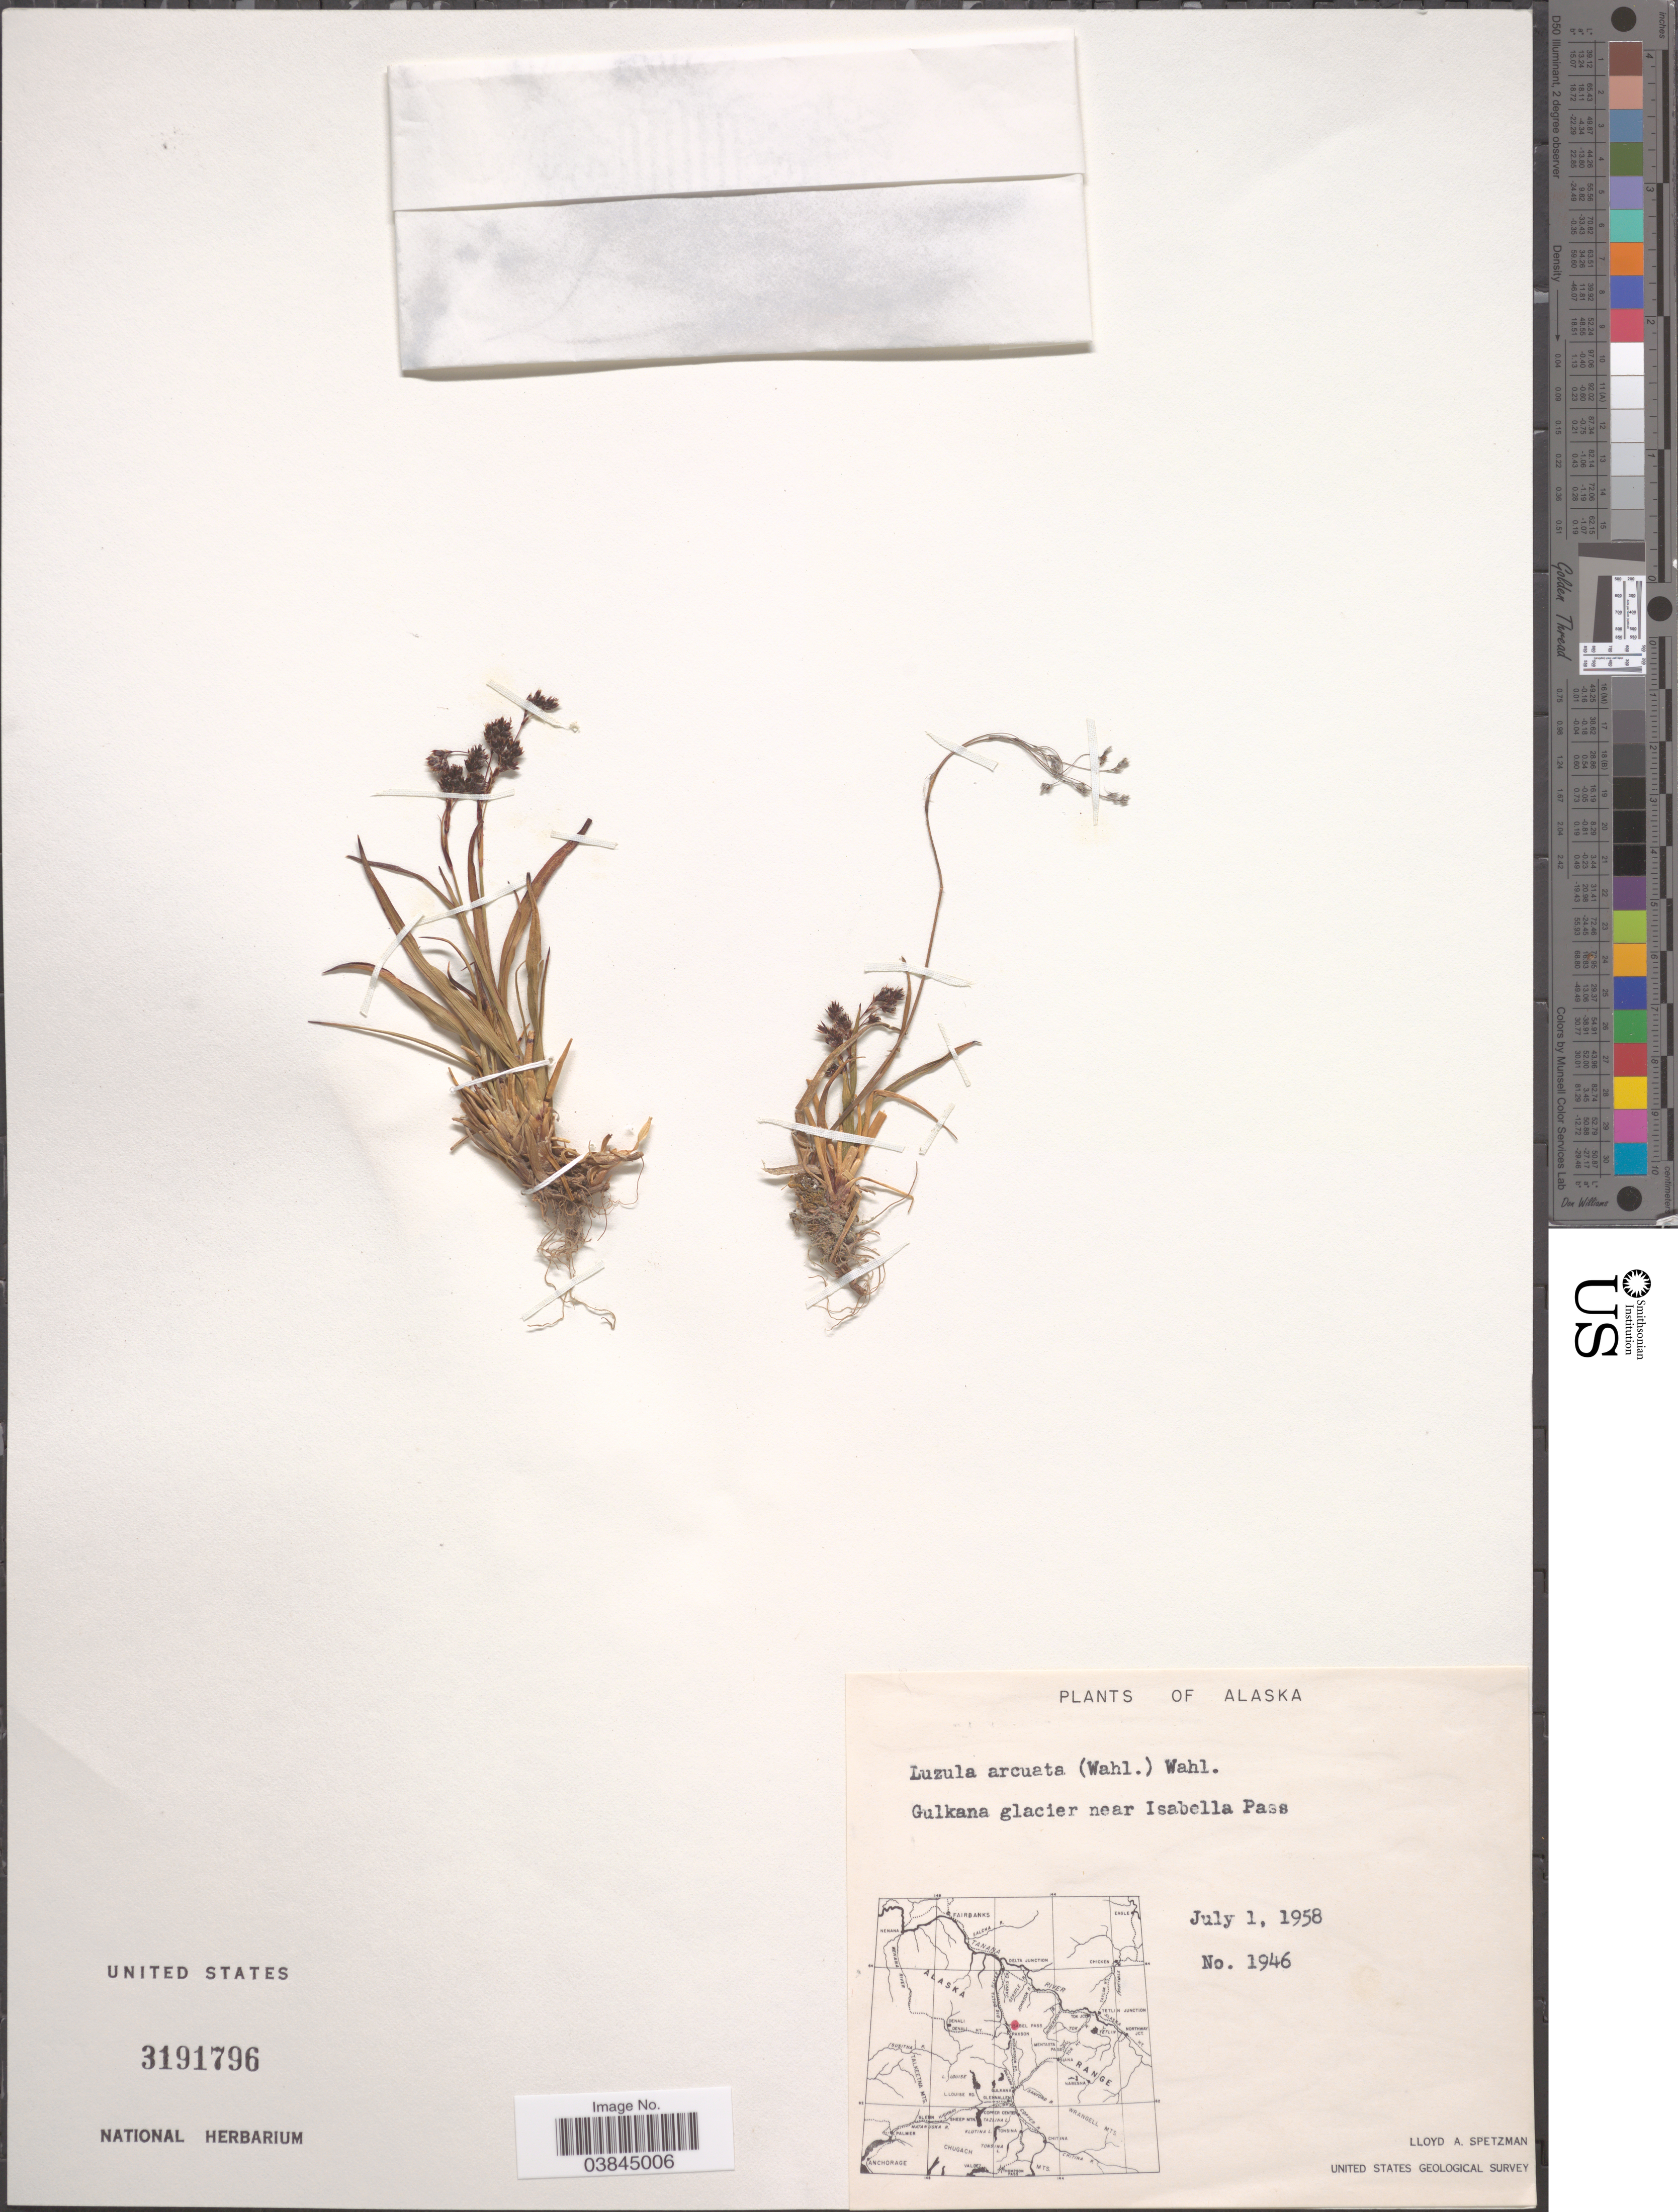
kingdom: Plantae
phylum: Tracheophyta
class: Liliopsida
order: Poales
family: Juncaceae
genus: Luzula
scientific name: Luzula arcuata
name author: (Wahlenb.) Sw.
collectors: L. Spetzman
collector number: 1946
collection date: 1958-07-01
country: United States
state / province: Alaska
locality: Gulkana glacier near Isabella Pass.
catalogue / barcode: US 3191796